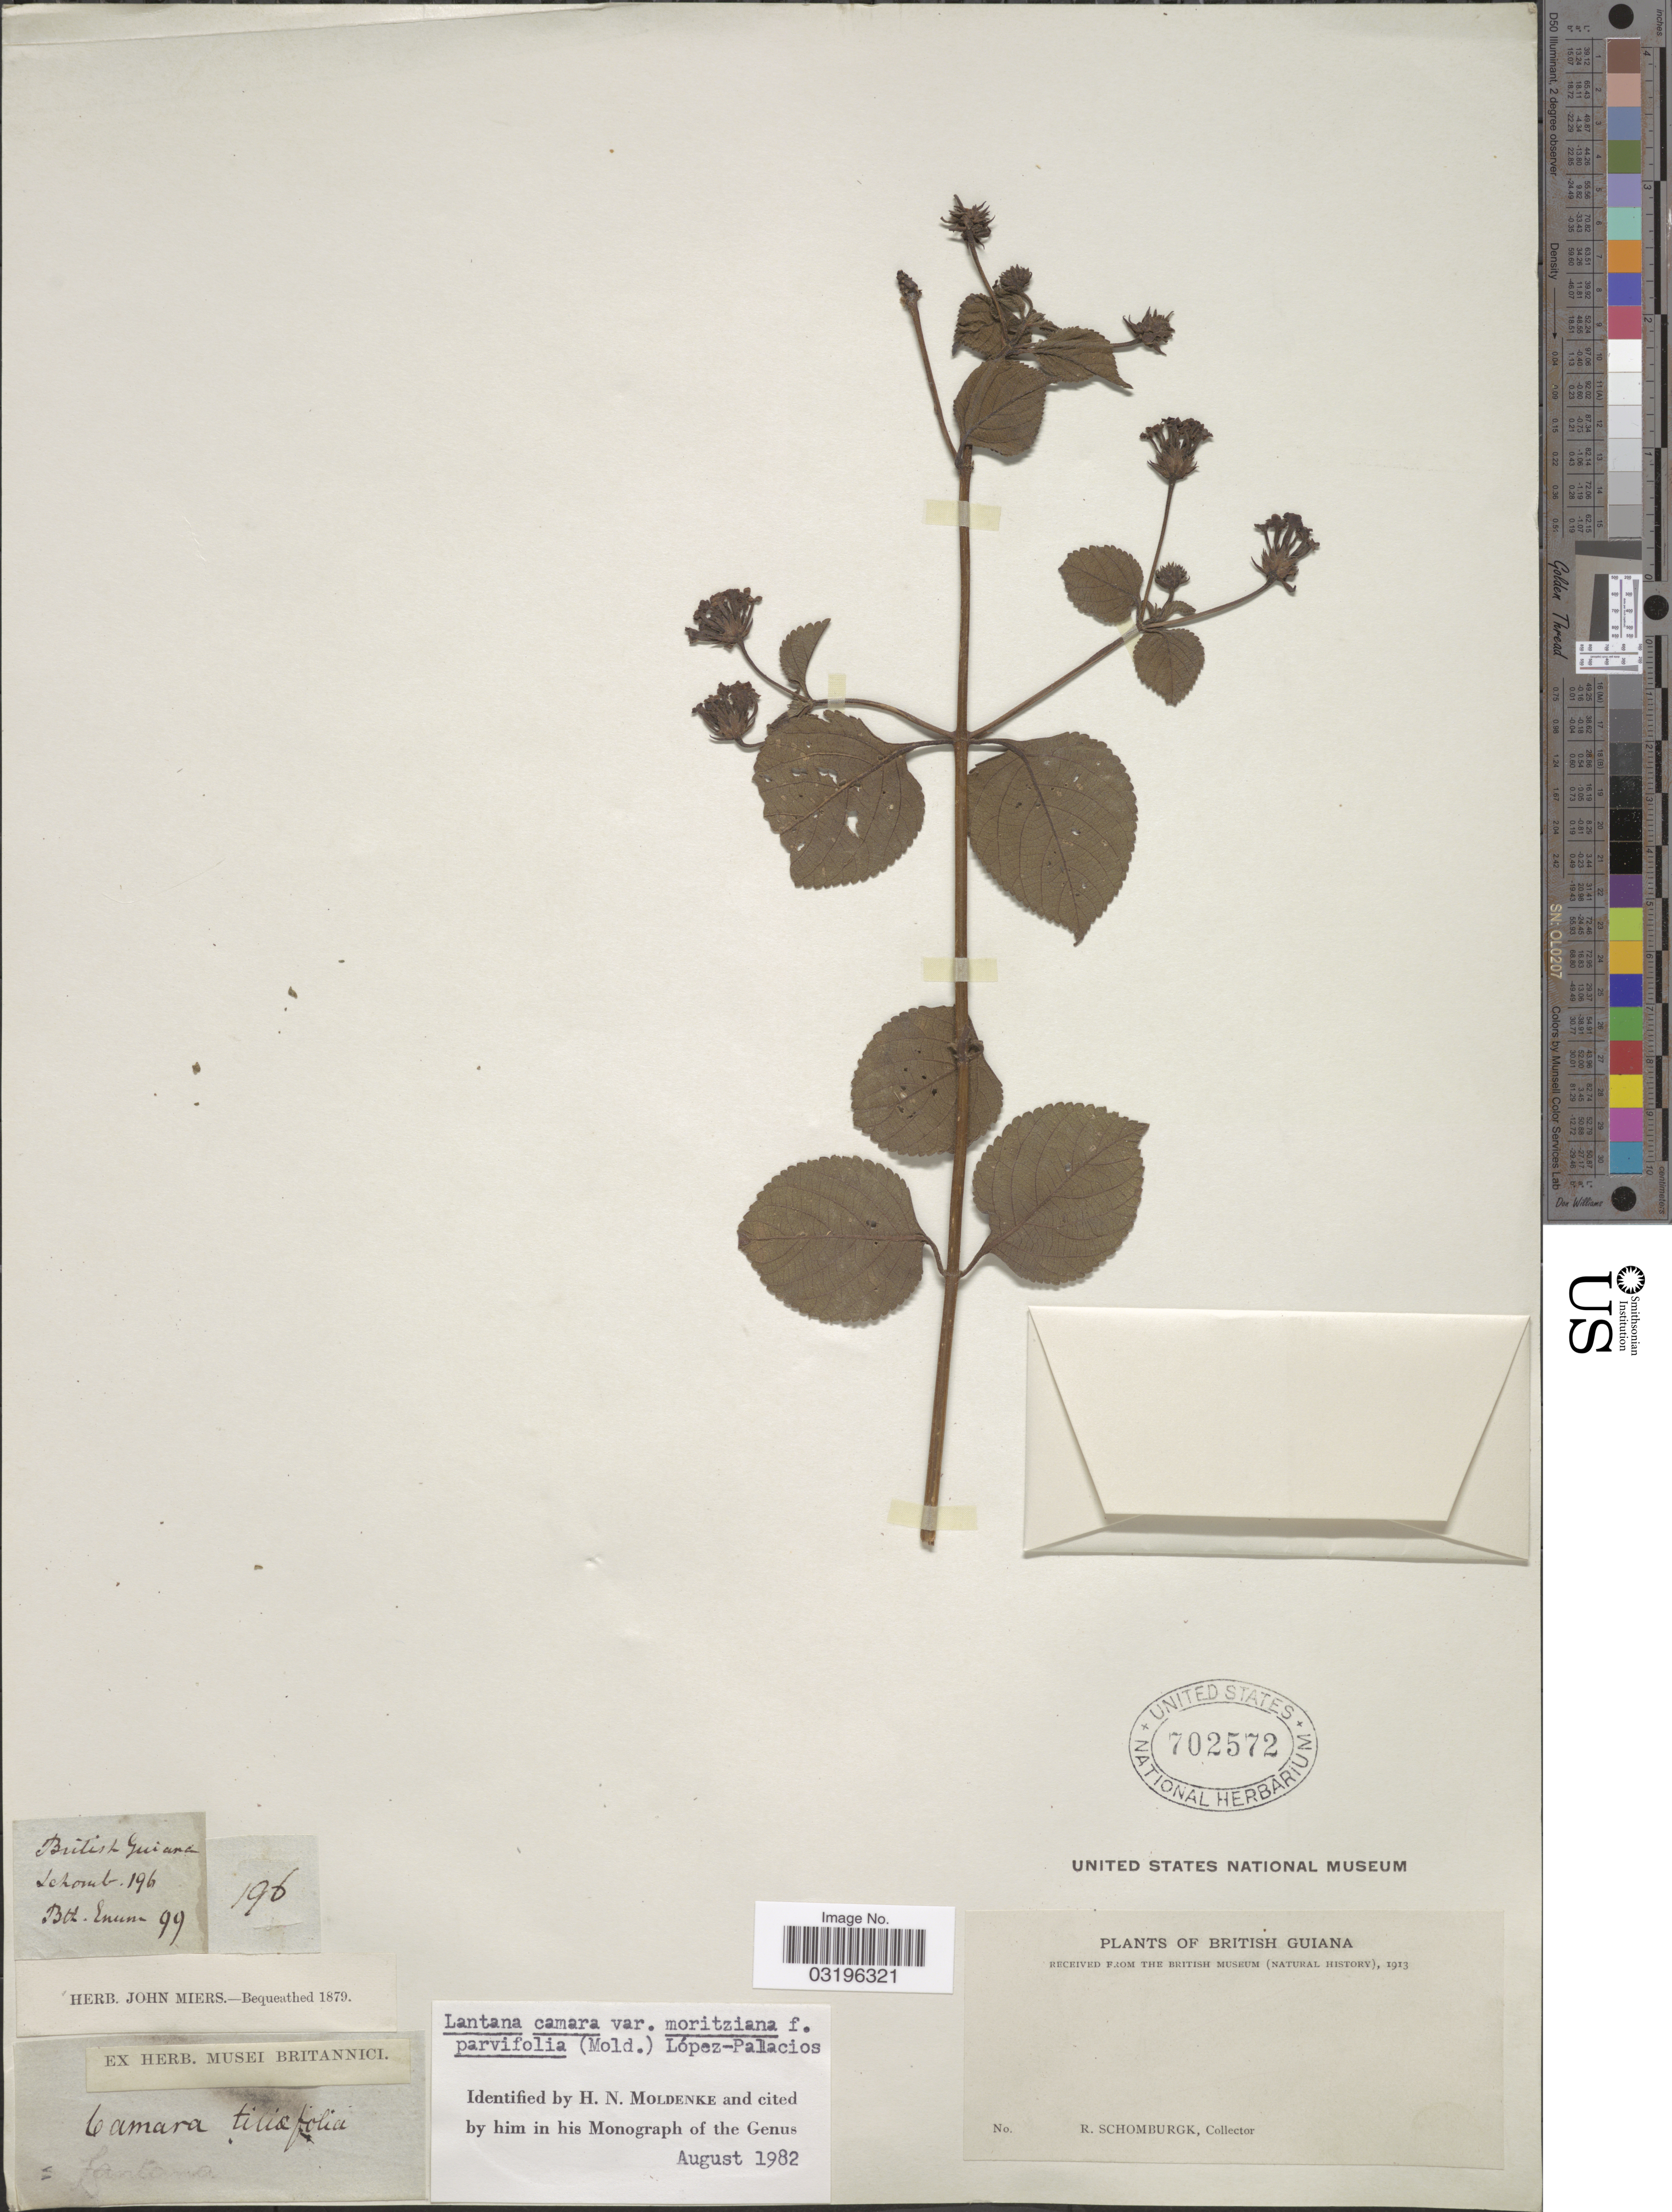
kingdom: Plantae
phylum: Tracheophyta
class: Magnoliopsida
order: Lamiales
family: Verbenaceae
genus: Lantana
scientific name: Lantana camara f. parvifolia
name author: Moldenke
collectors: R. H. Schomburgk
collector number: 196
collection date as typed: Transcribed d/m/y: /1/99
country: Guyana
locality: British Guiana.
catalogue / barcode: US 702572